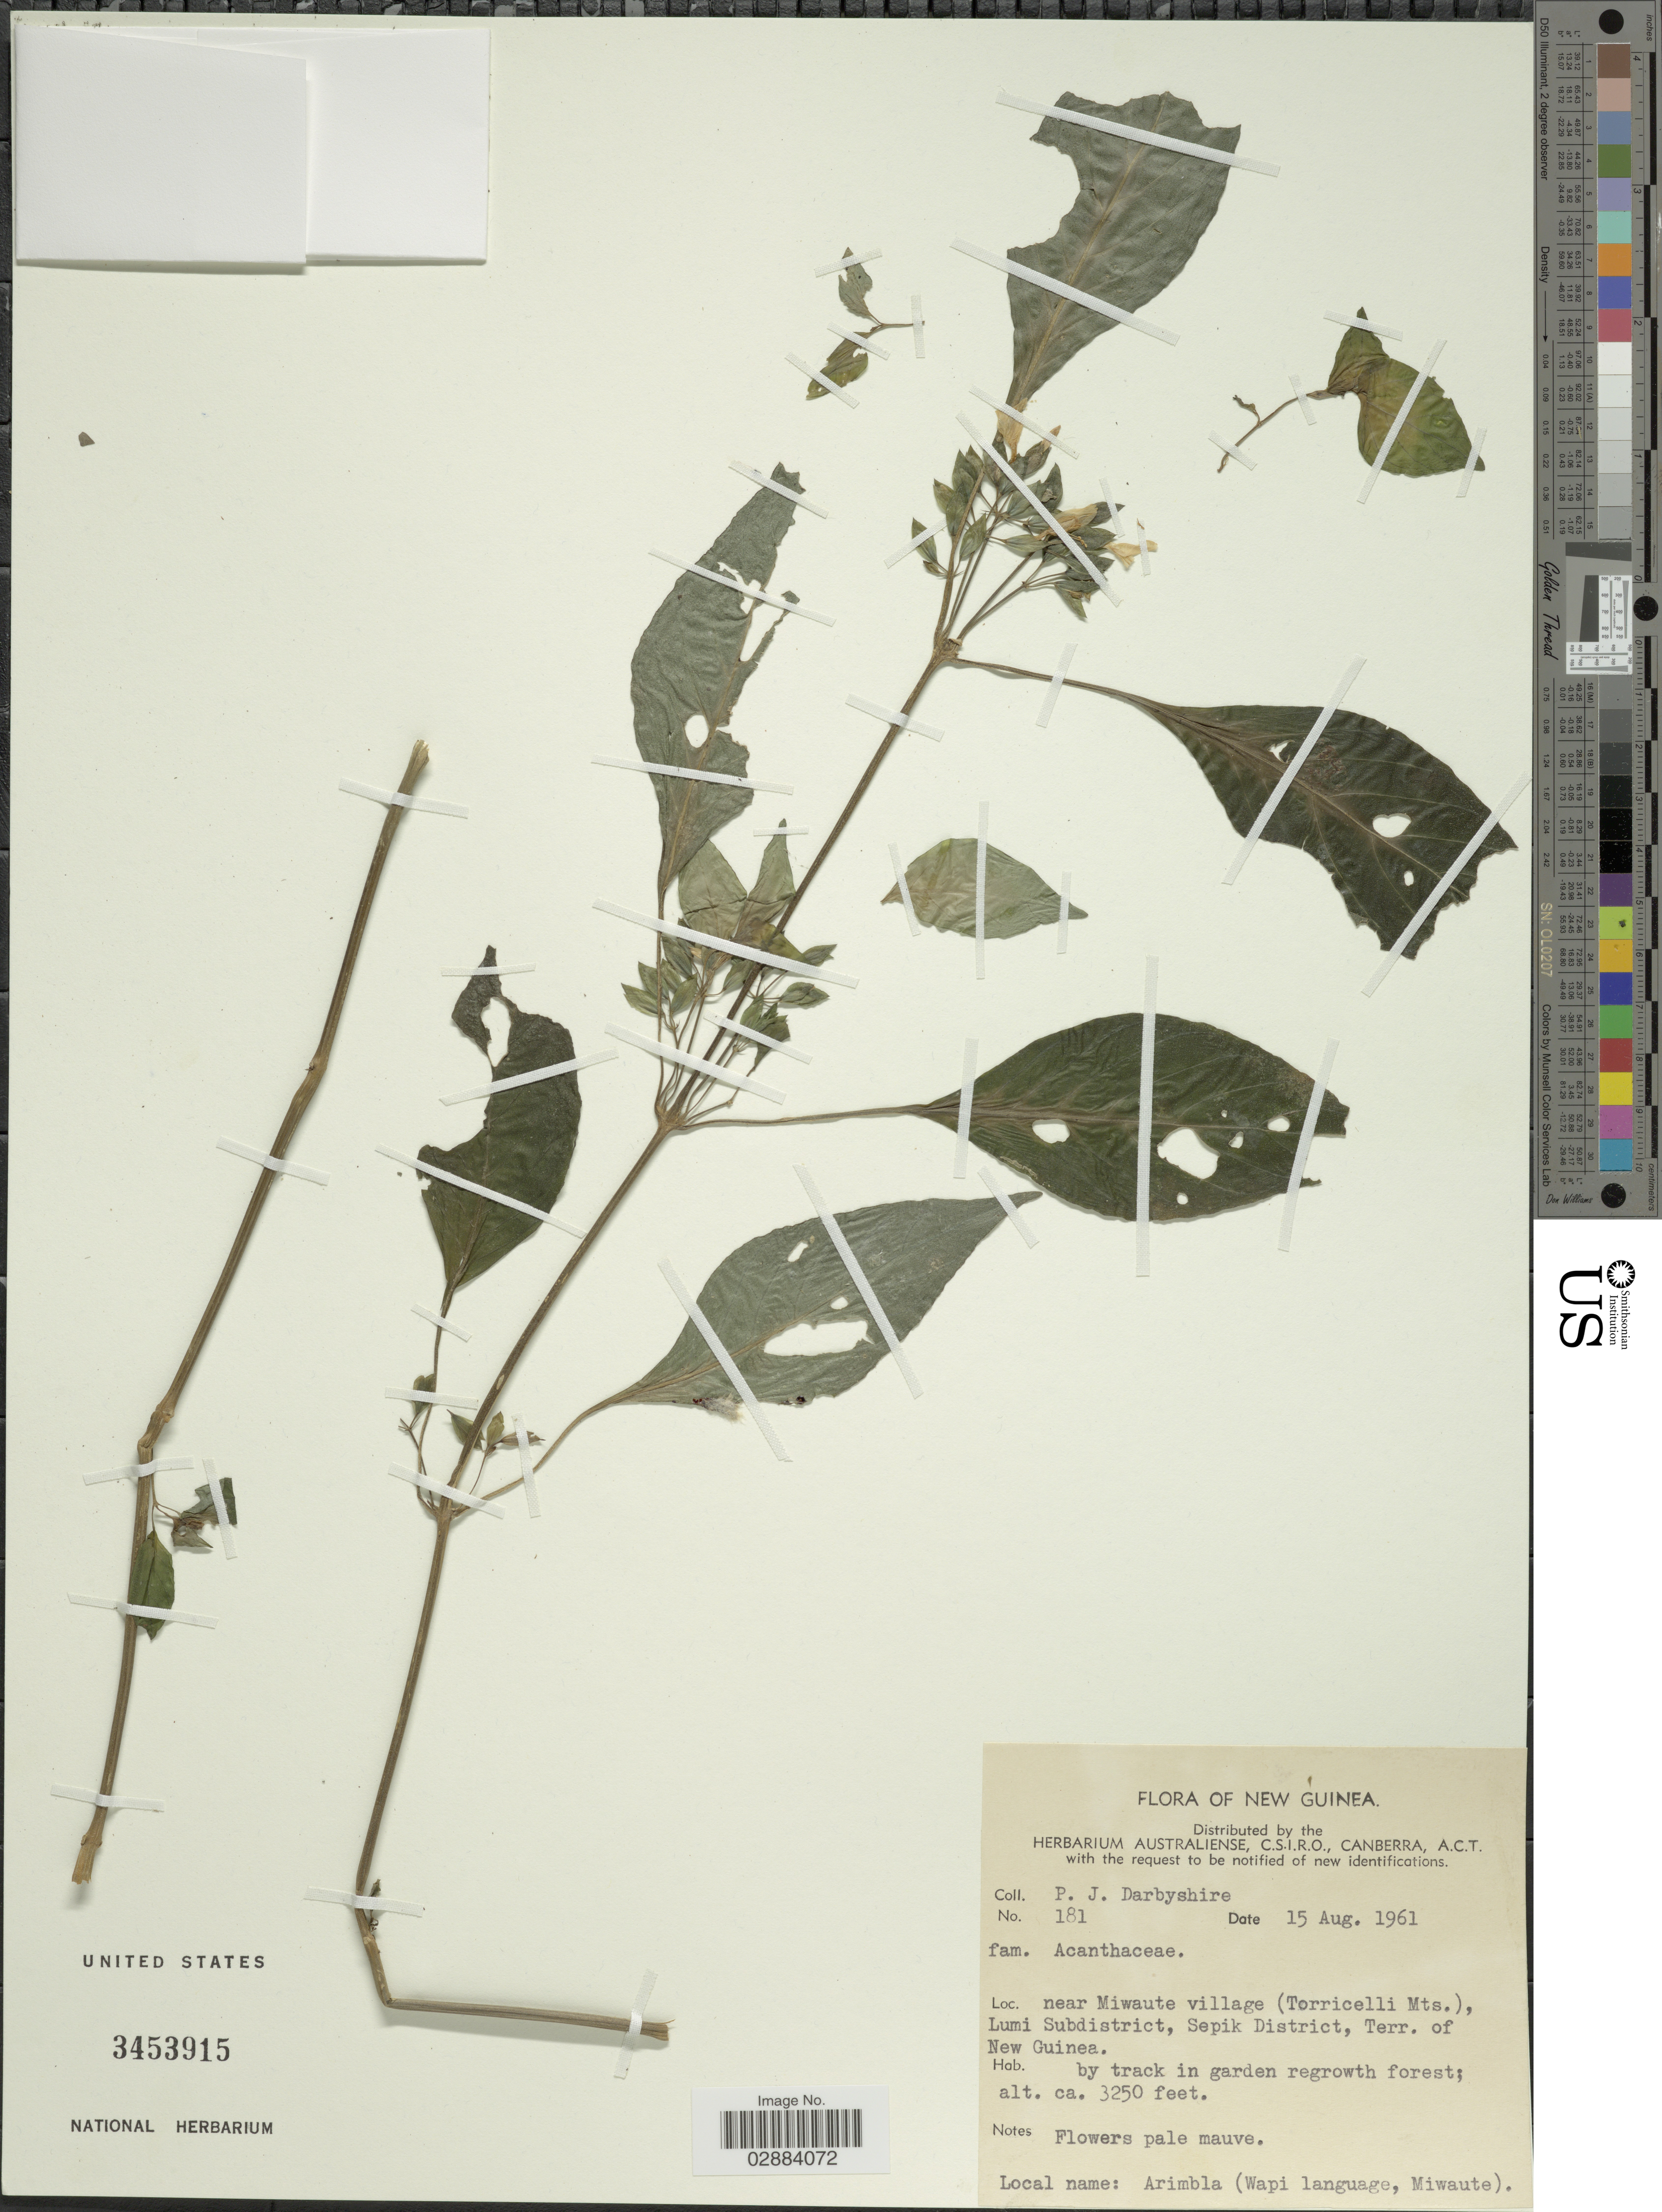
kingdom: Plantae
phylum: Tracheophyta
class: Magnoliopsida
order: Lamiales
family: Acanthaceae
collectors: P. Darbyshire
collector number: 181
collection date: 1961-08-15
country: Papua New Guinea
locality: New Guinea. Near Miwaute village (Torricelli Mts.), Lumi Subdistrict, Sepik District, Terr. of New Guinea.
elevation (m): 991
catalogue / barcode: US 3453915